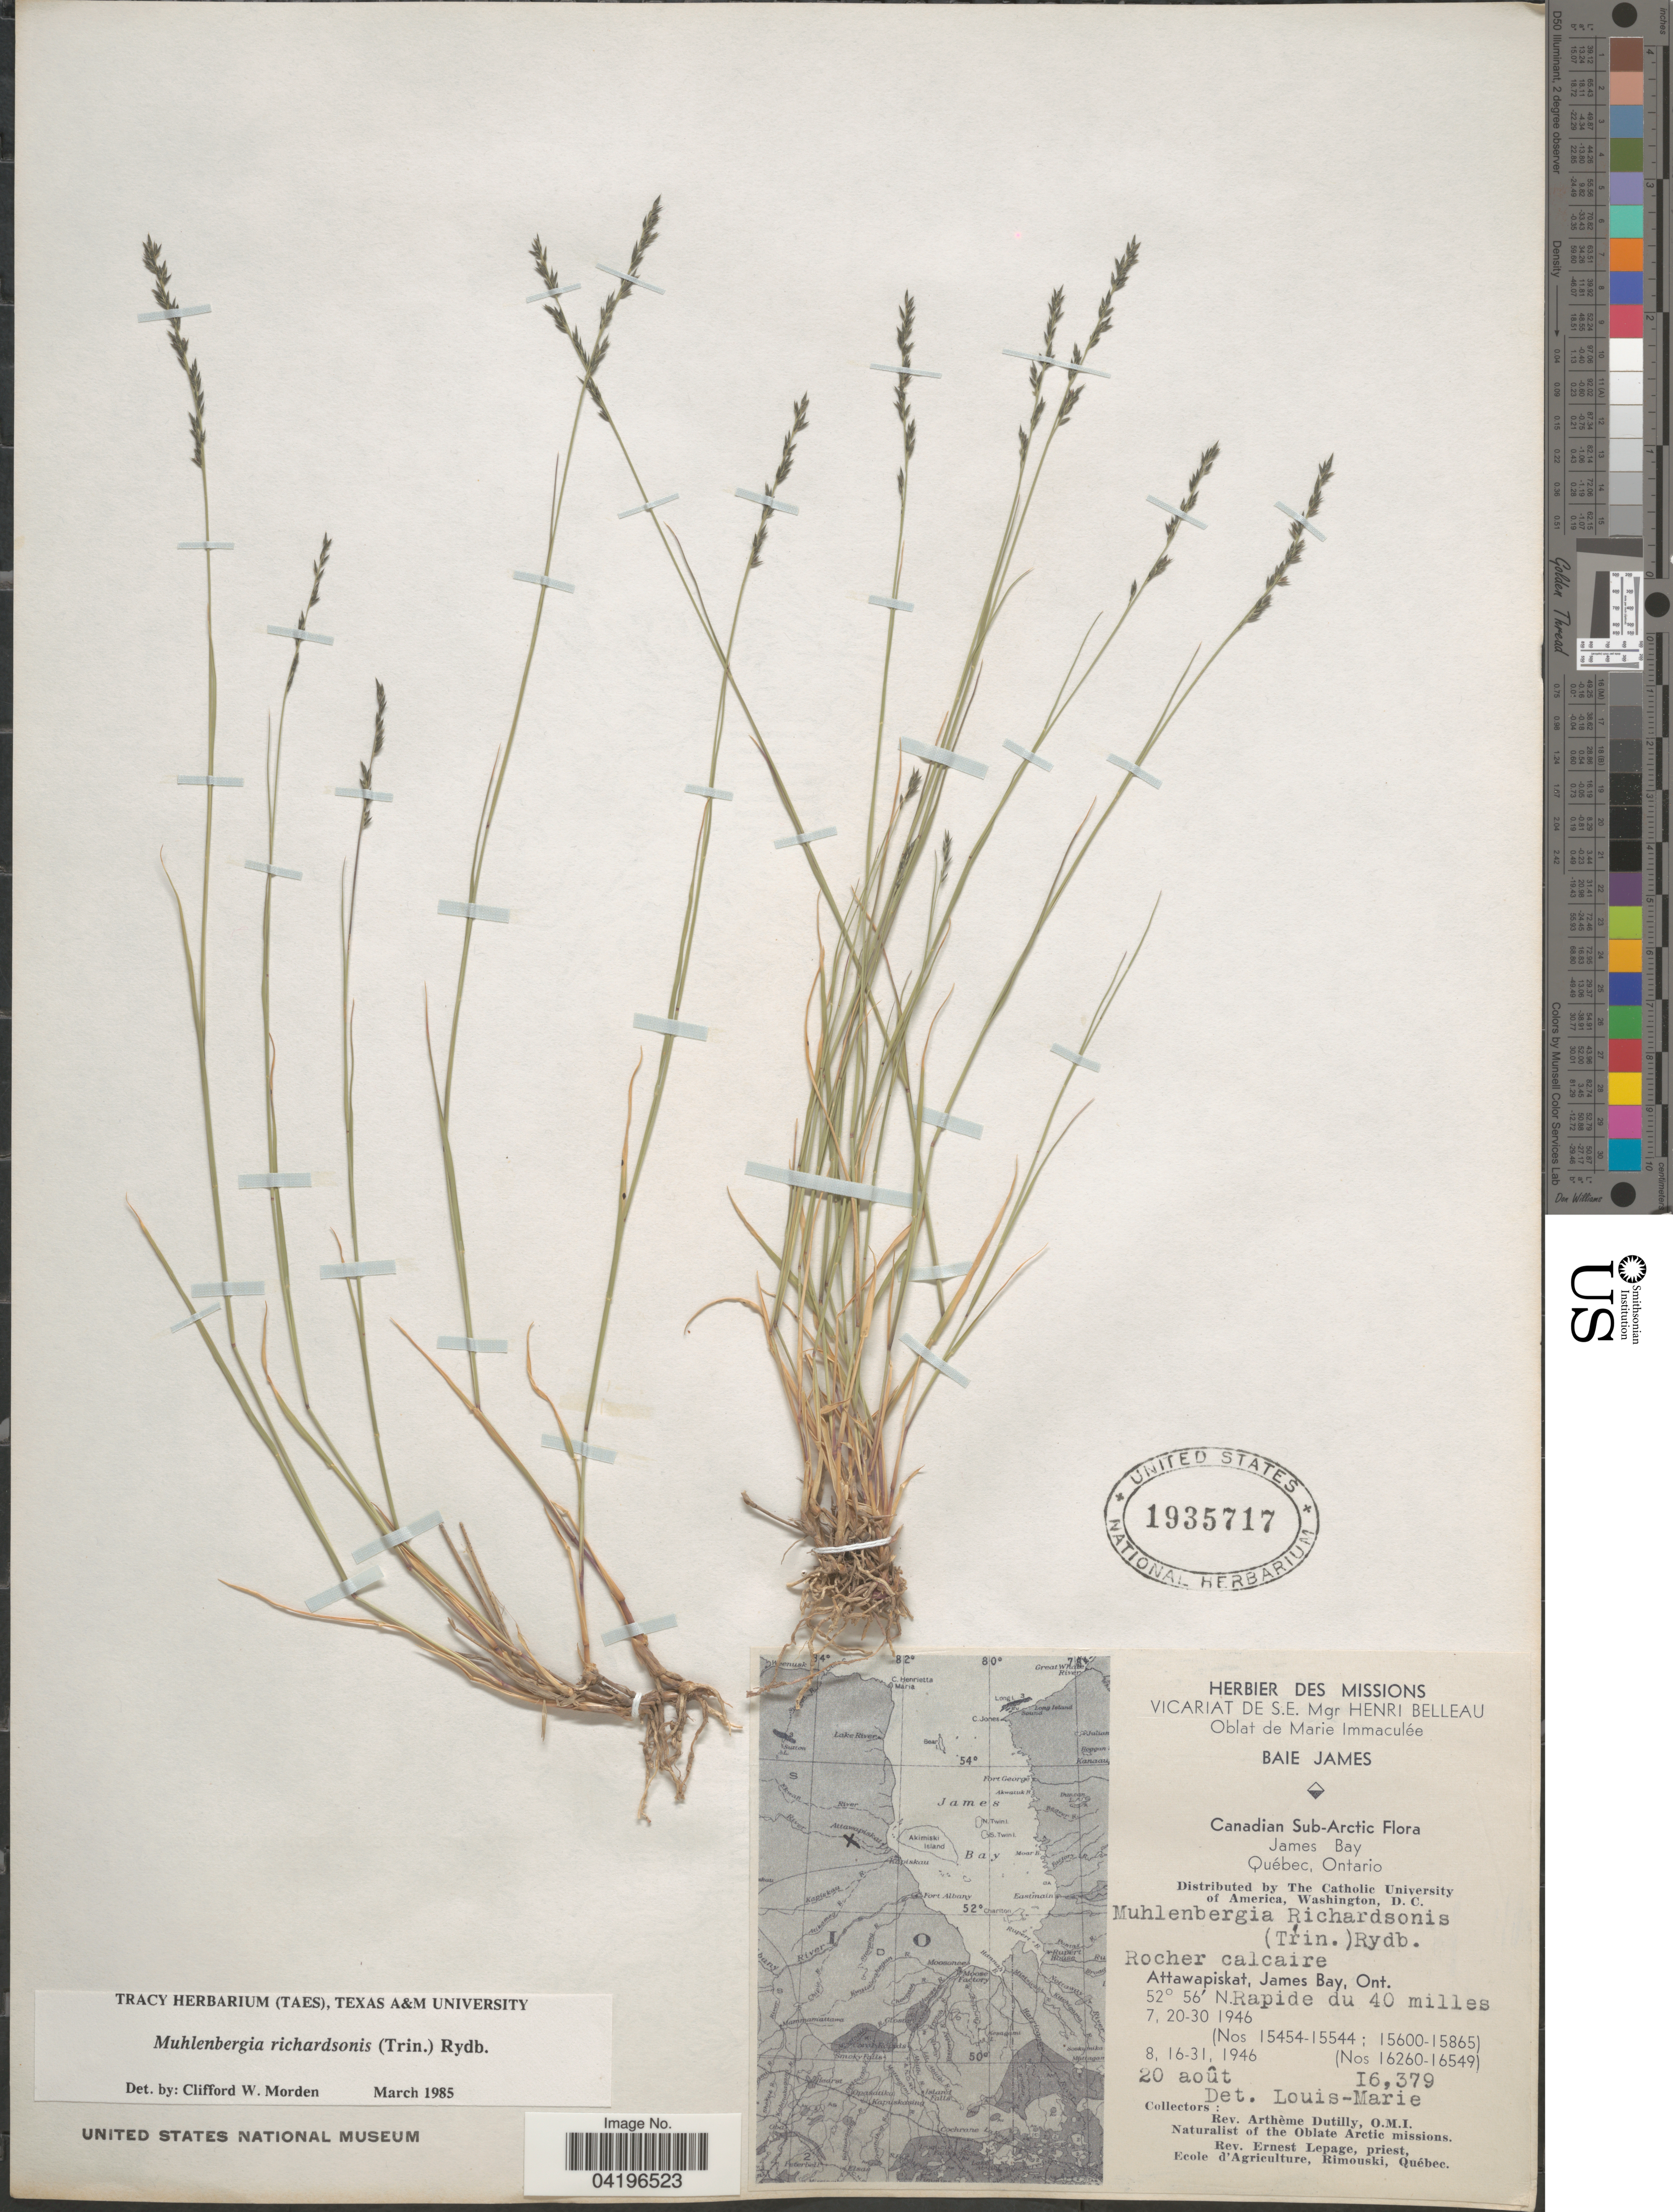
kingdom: Plantae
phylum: Tracheophyta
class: Liliopsida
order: Poales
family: Poaceae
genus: Muhlenbergia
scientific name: Muhlenbergia richardsonis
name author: (Trin.) Rydb.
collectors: A. Dutilly & E. Lepage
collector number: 16379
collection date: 1946-08-20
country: Canada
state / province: Ontario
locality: Canadian Sub-Arctic. Attawapiskat, James Bay. Rapide du 40 milles. The Oblate Arctic missions.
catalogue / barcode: US 1935717